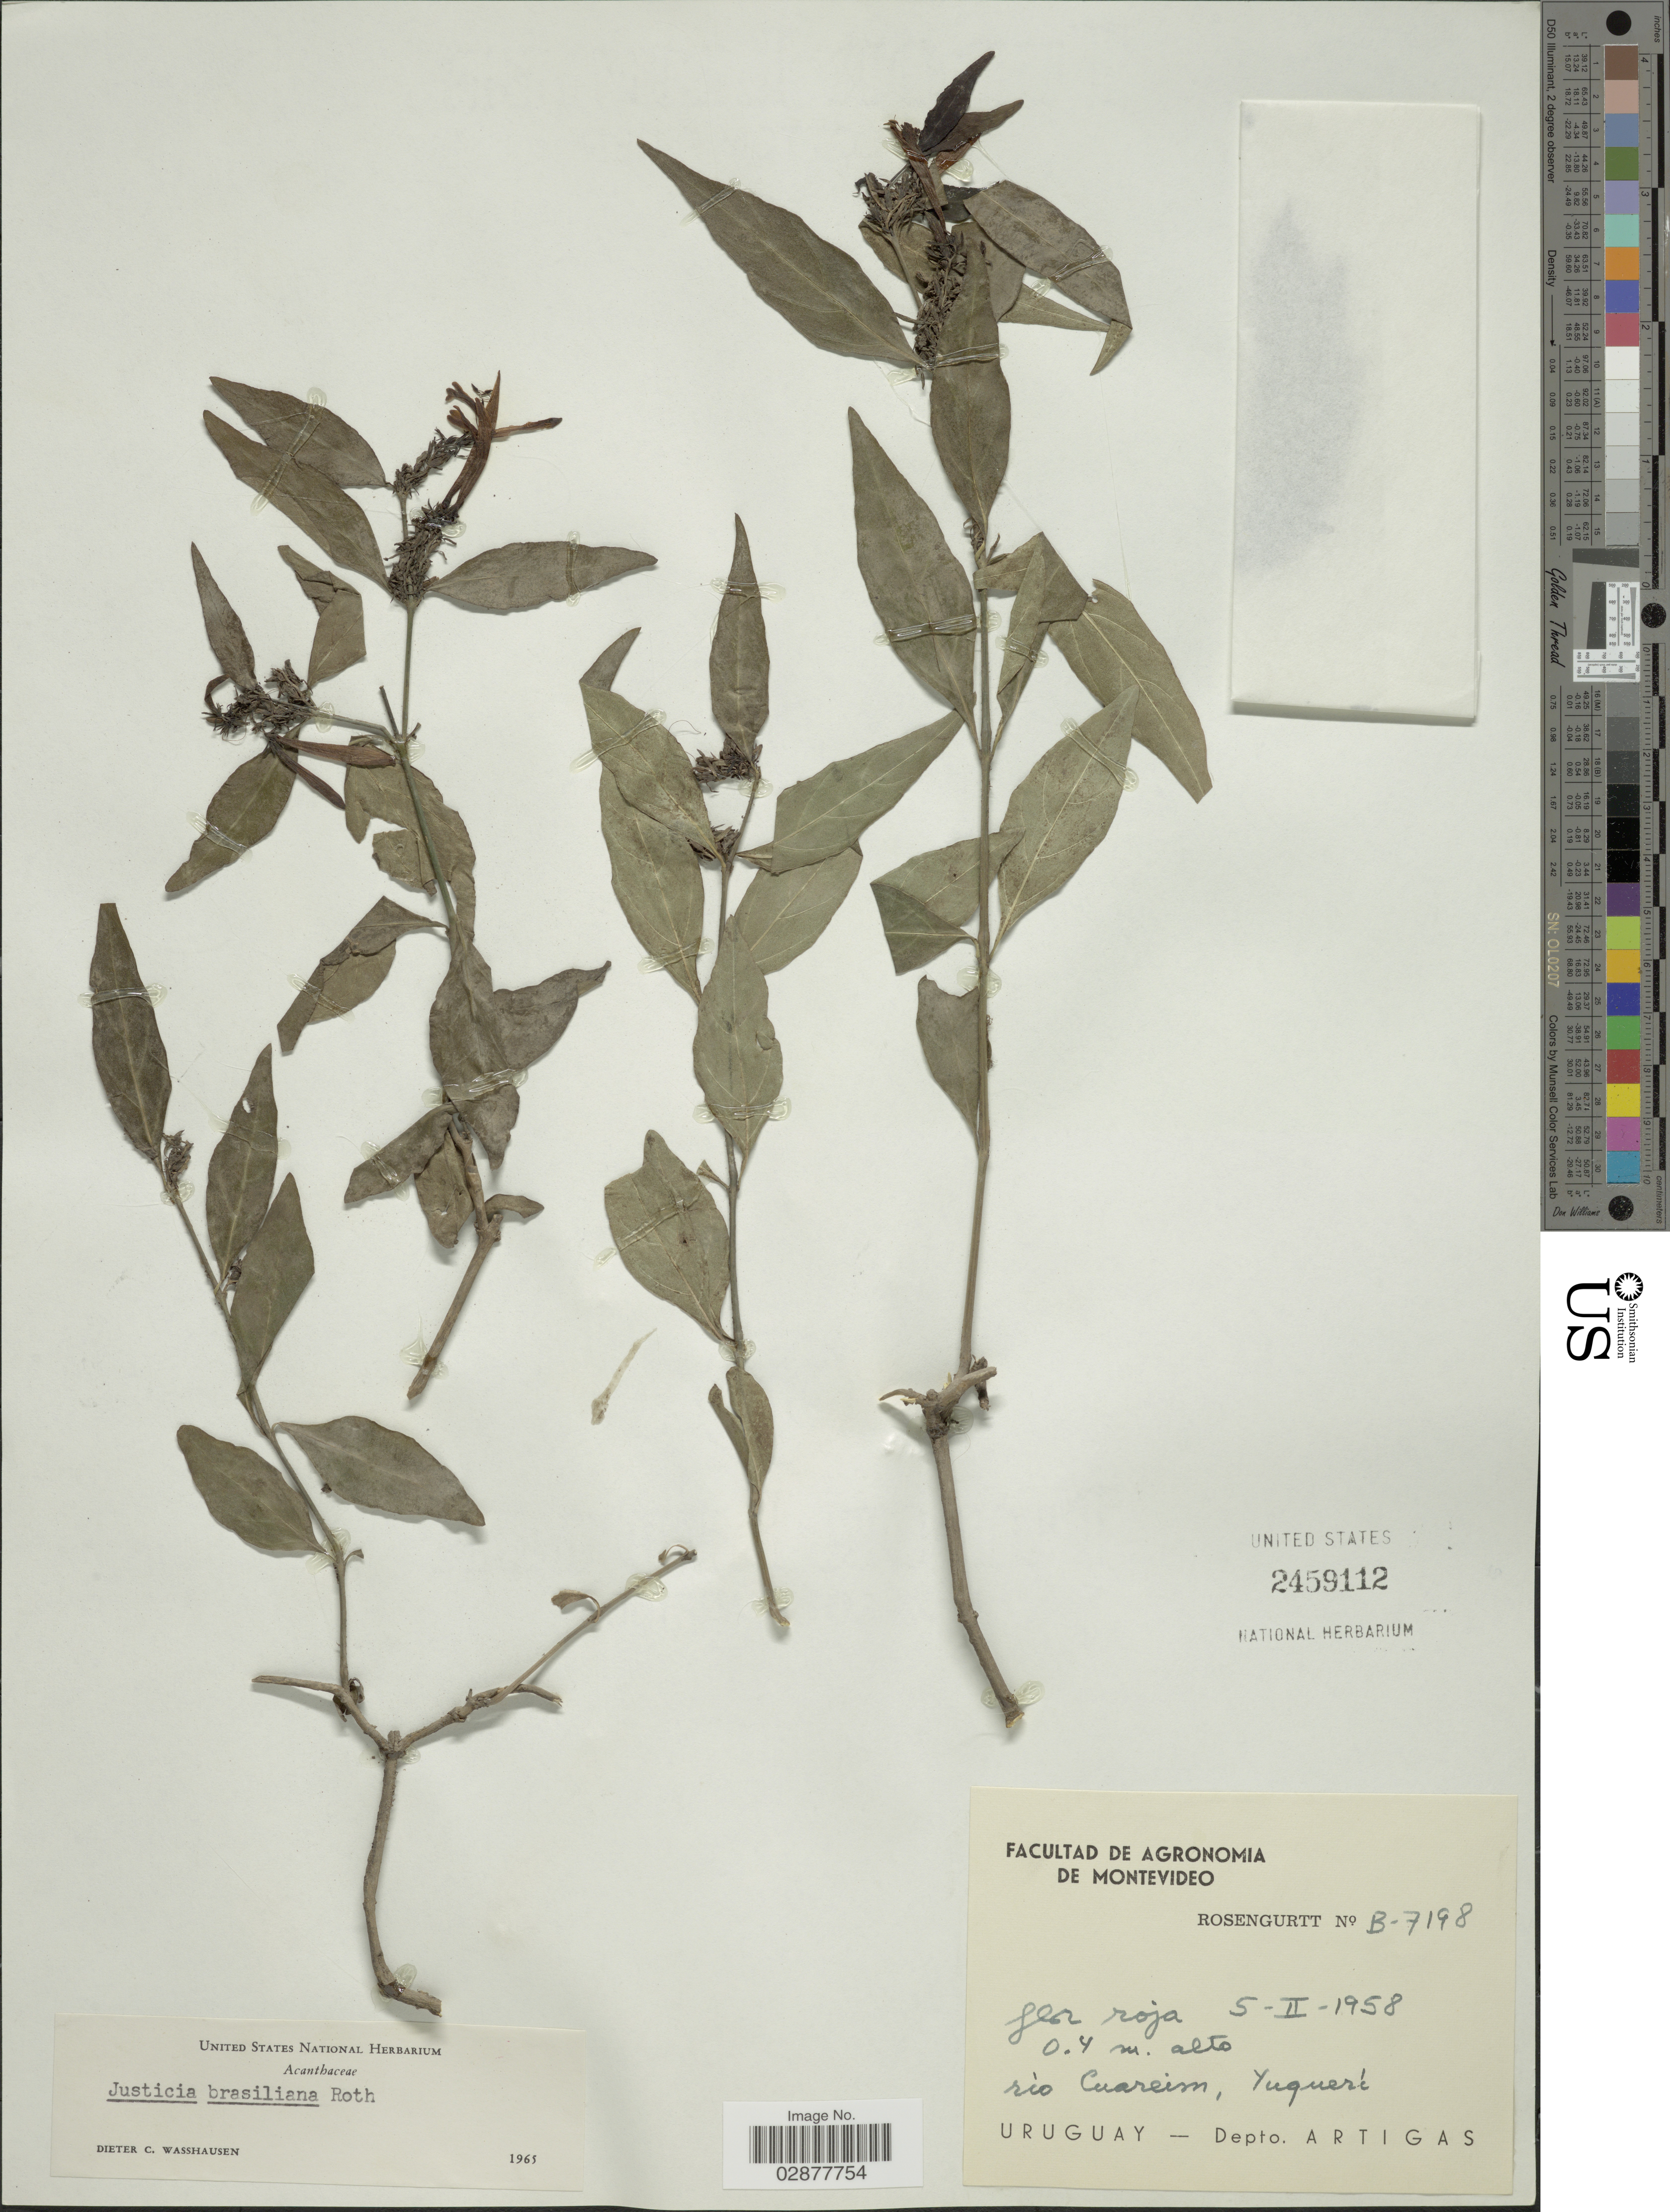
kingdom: Plantae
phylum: Tracheophyta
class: Magnoliopsida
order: Lamiales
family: Acanthaceae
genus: Justicia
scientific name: Justicia brasiliana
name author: Roth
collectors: Rosengurtt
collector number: B-7198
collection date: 1958-02-05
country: Uruguay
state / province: Artigas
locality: Rìo Cuareim, Yuquerí.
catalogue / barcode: US 2459112